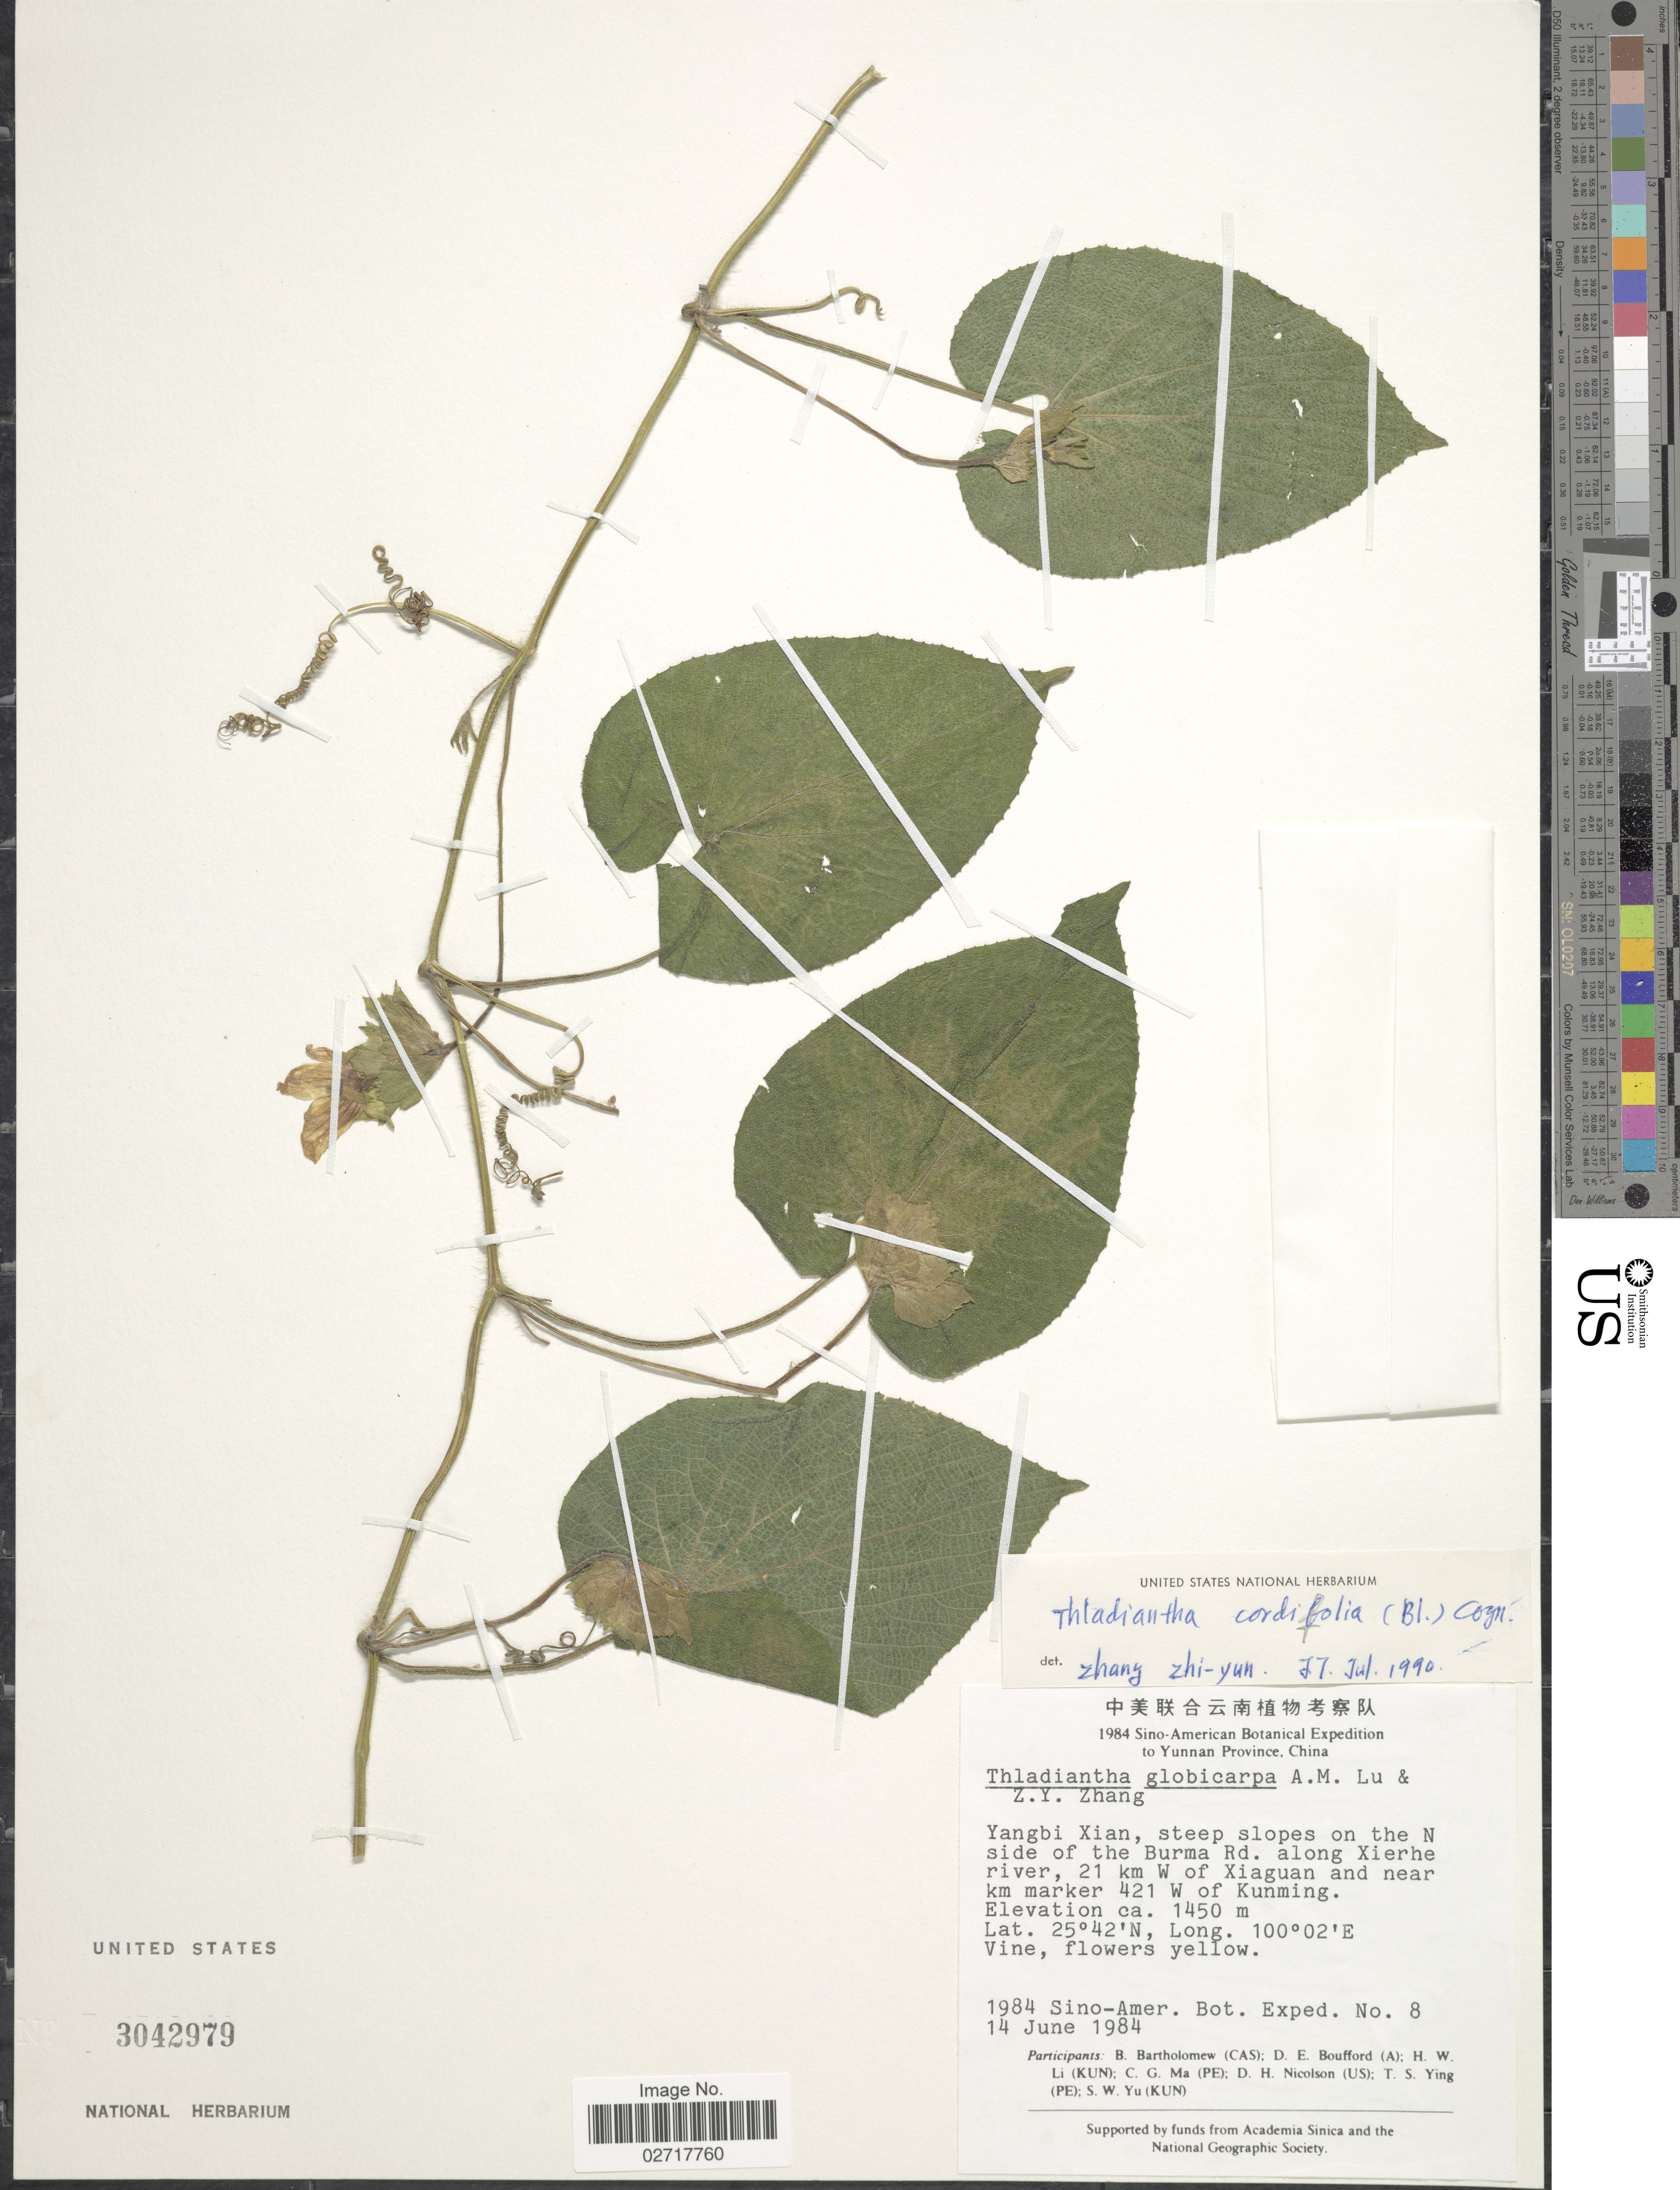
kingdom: Plantae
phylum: Tracheophyta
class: Magnoliopsida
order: Cucurbitales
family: Cucurbitaceae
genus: Thladiantha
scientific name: Thladiantha cordifolia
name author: (Blume) Cogn.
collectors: Sino-Amer. Bot. Exped. 1984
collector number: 8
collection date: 1984-06-14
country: China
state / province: Yunnan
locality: Yangbi Xian, steep slopes on the N side of the Burma Rd. along Xierhe river, 21 km W of Xiaguan and near km marker 421 W of Kunming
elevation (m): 1450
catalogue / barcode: US 3042979